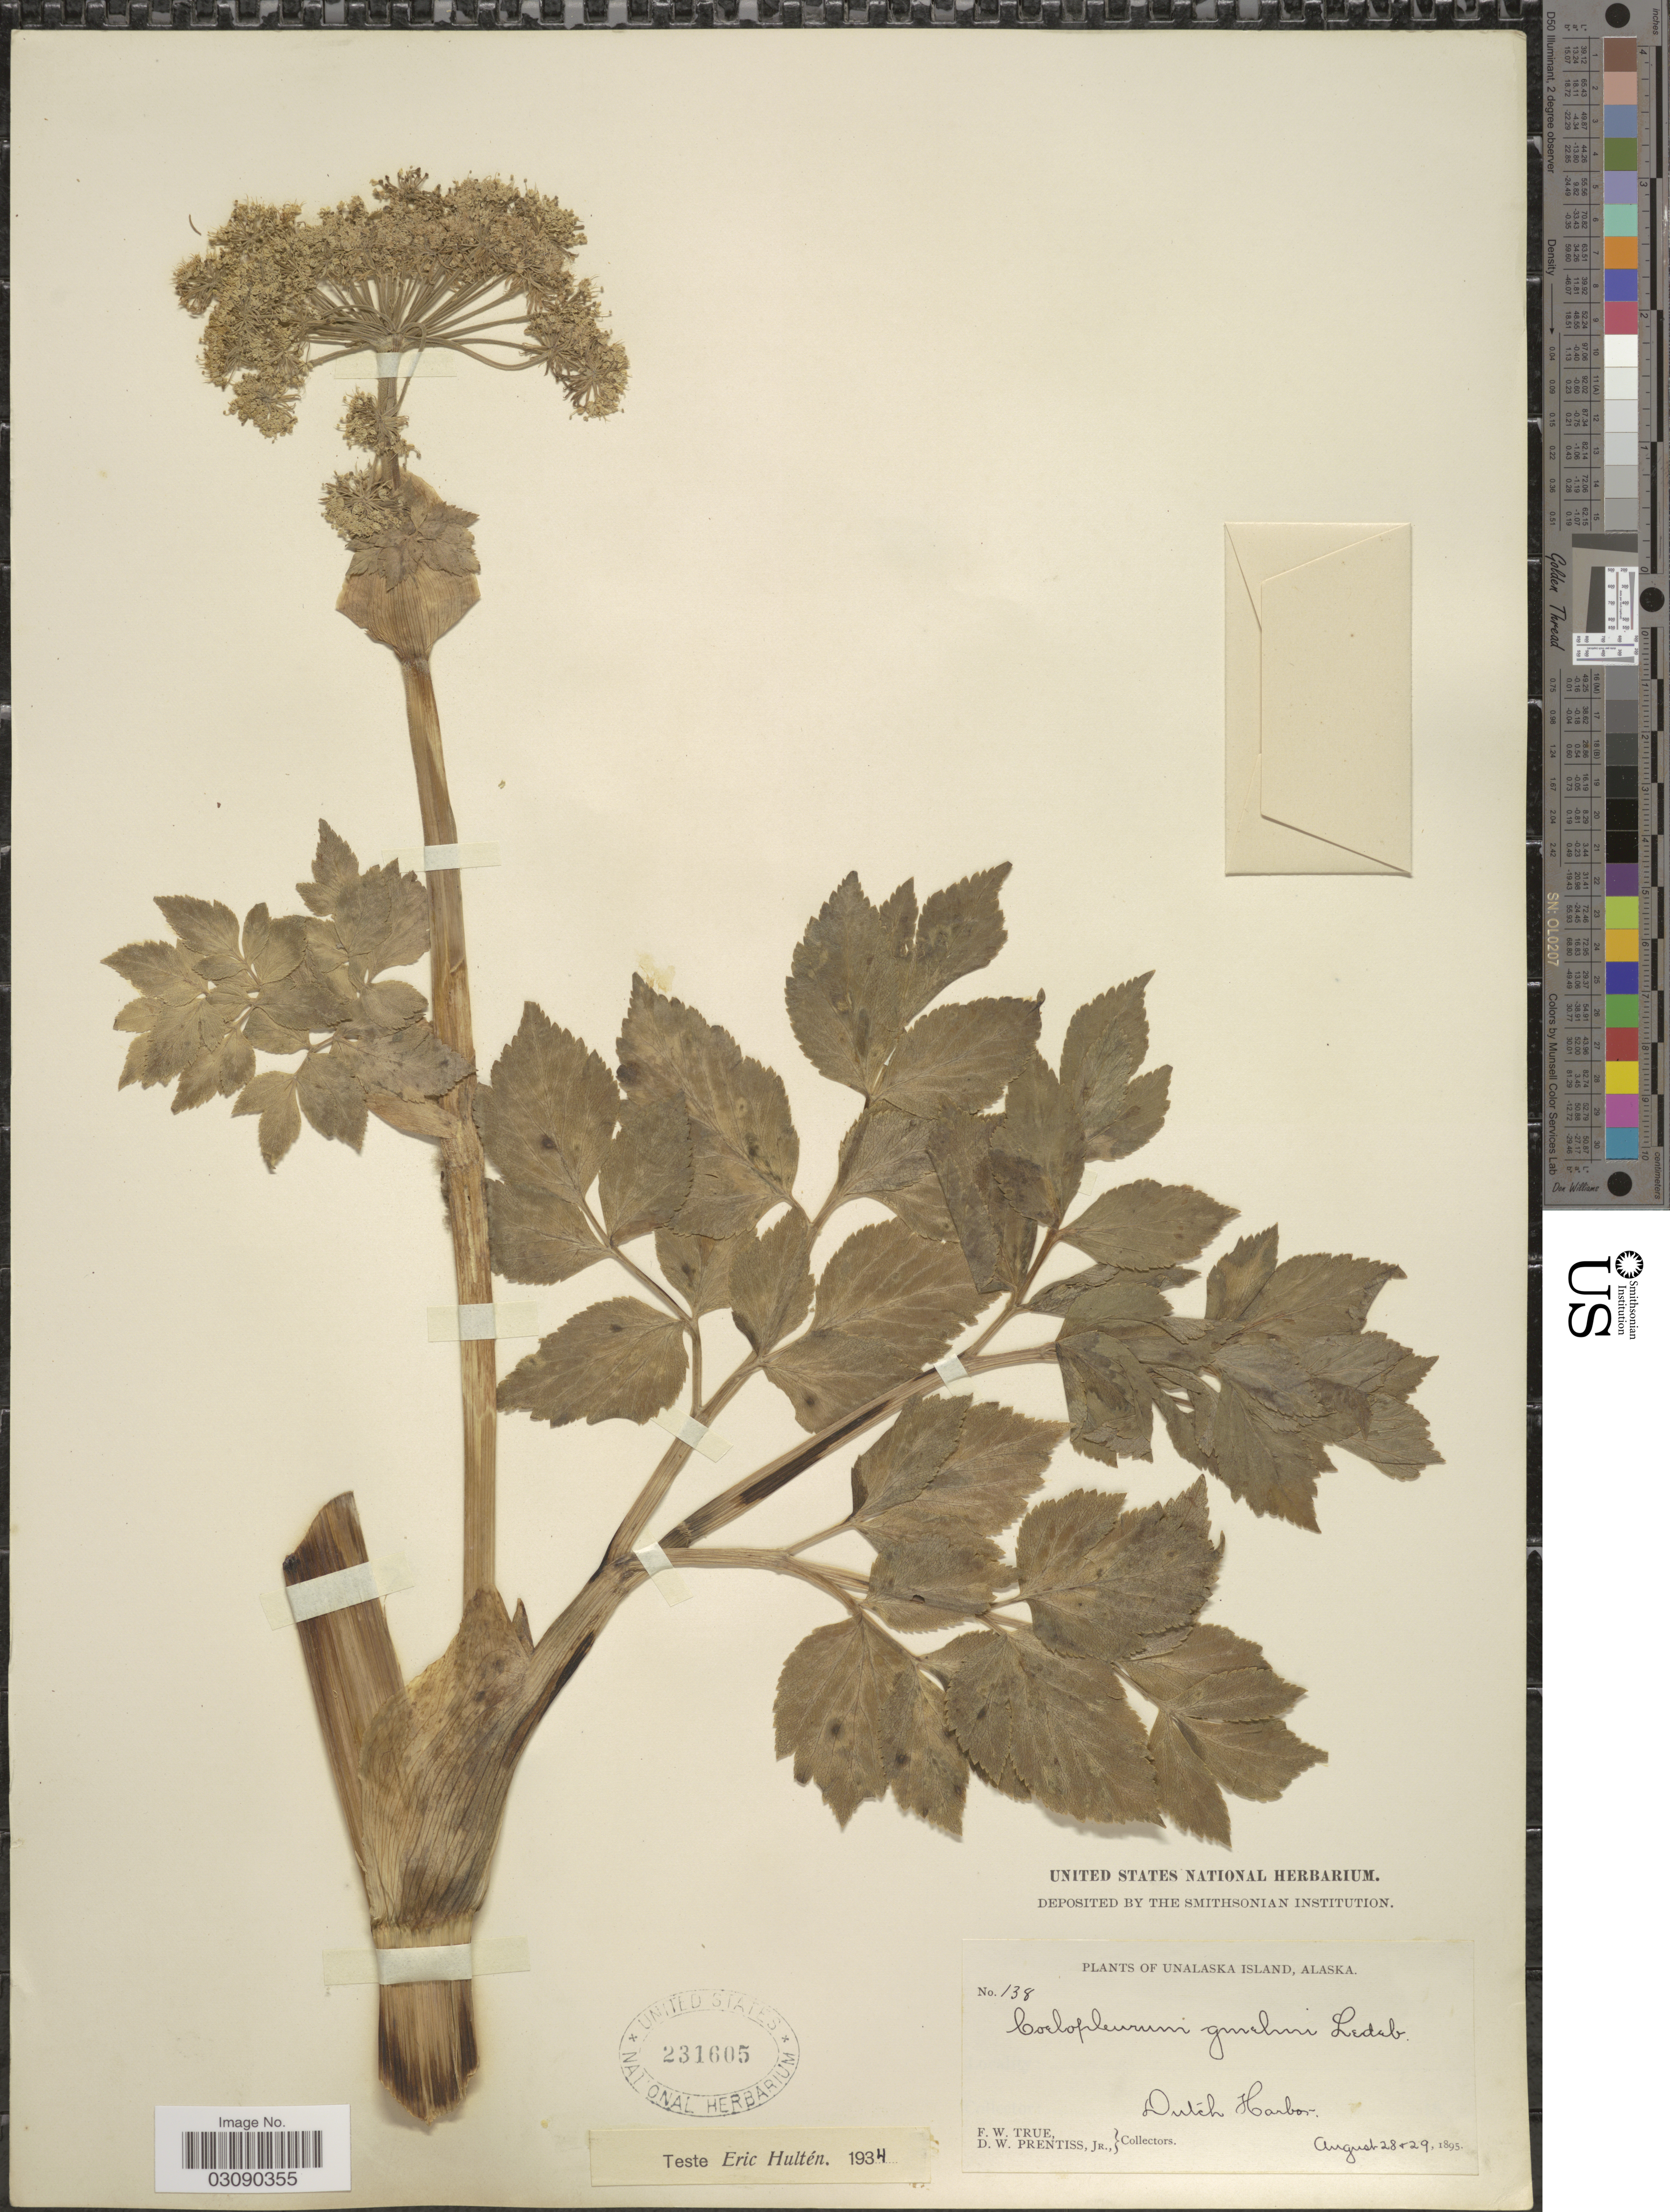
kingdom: Plantae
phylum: Tracheophyta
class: Magnoliopsida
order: Apiales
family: Apiaceae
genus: Angelica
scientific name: Angelica lucida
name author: L.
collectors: F. True & D. Prentiss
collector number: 138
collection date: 1895-08-28/1895-08-29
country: United States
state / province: Alaska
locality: Unalaska Island, Dutch Harbor.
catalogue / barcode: US 231605